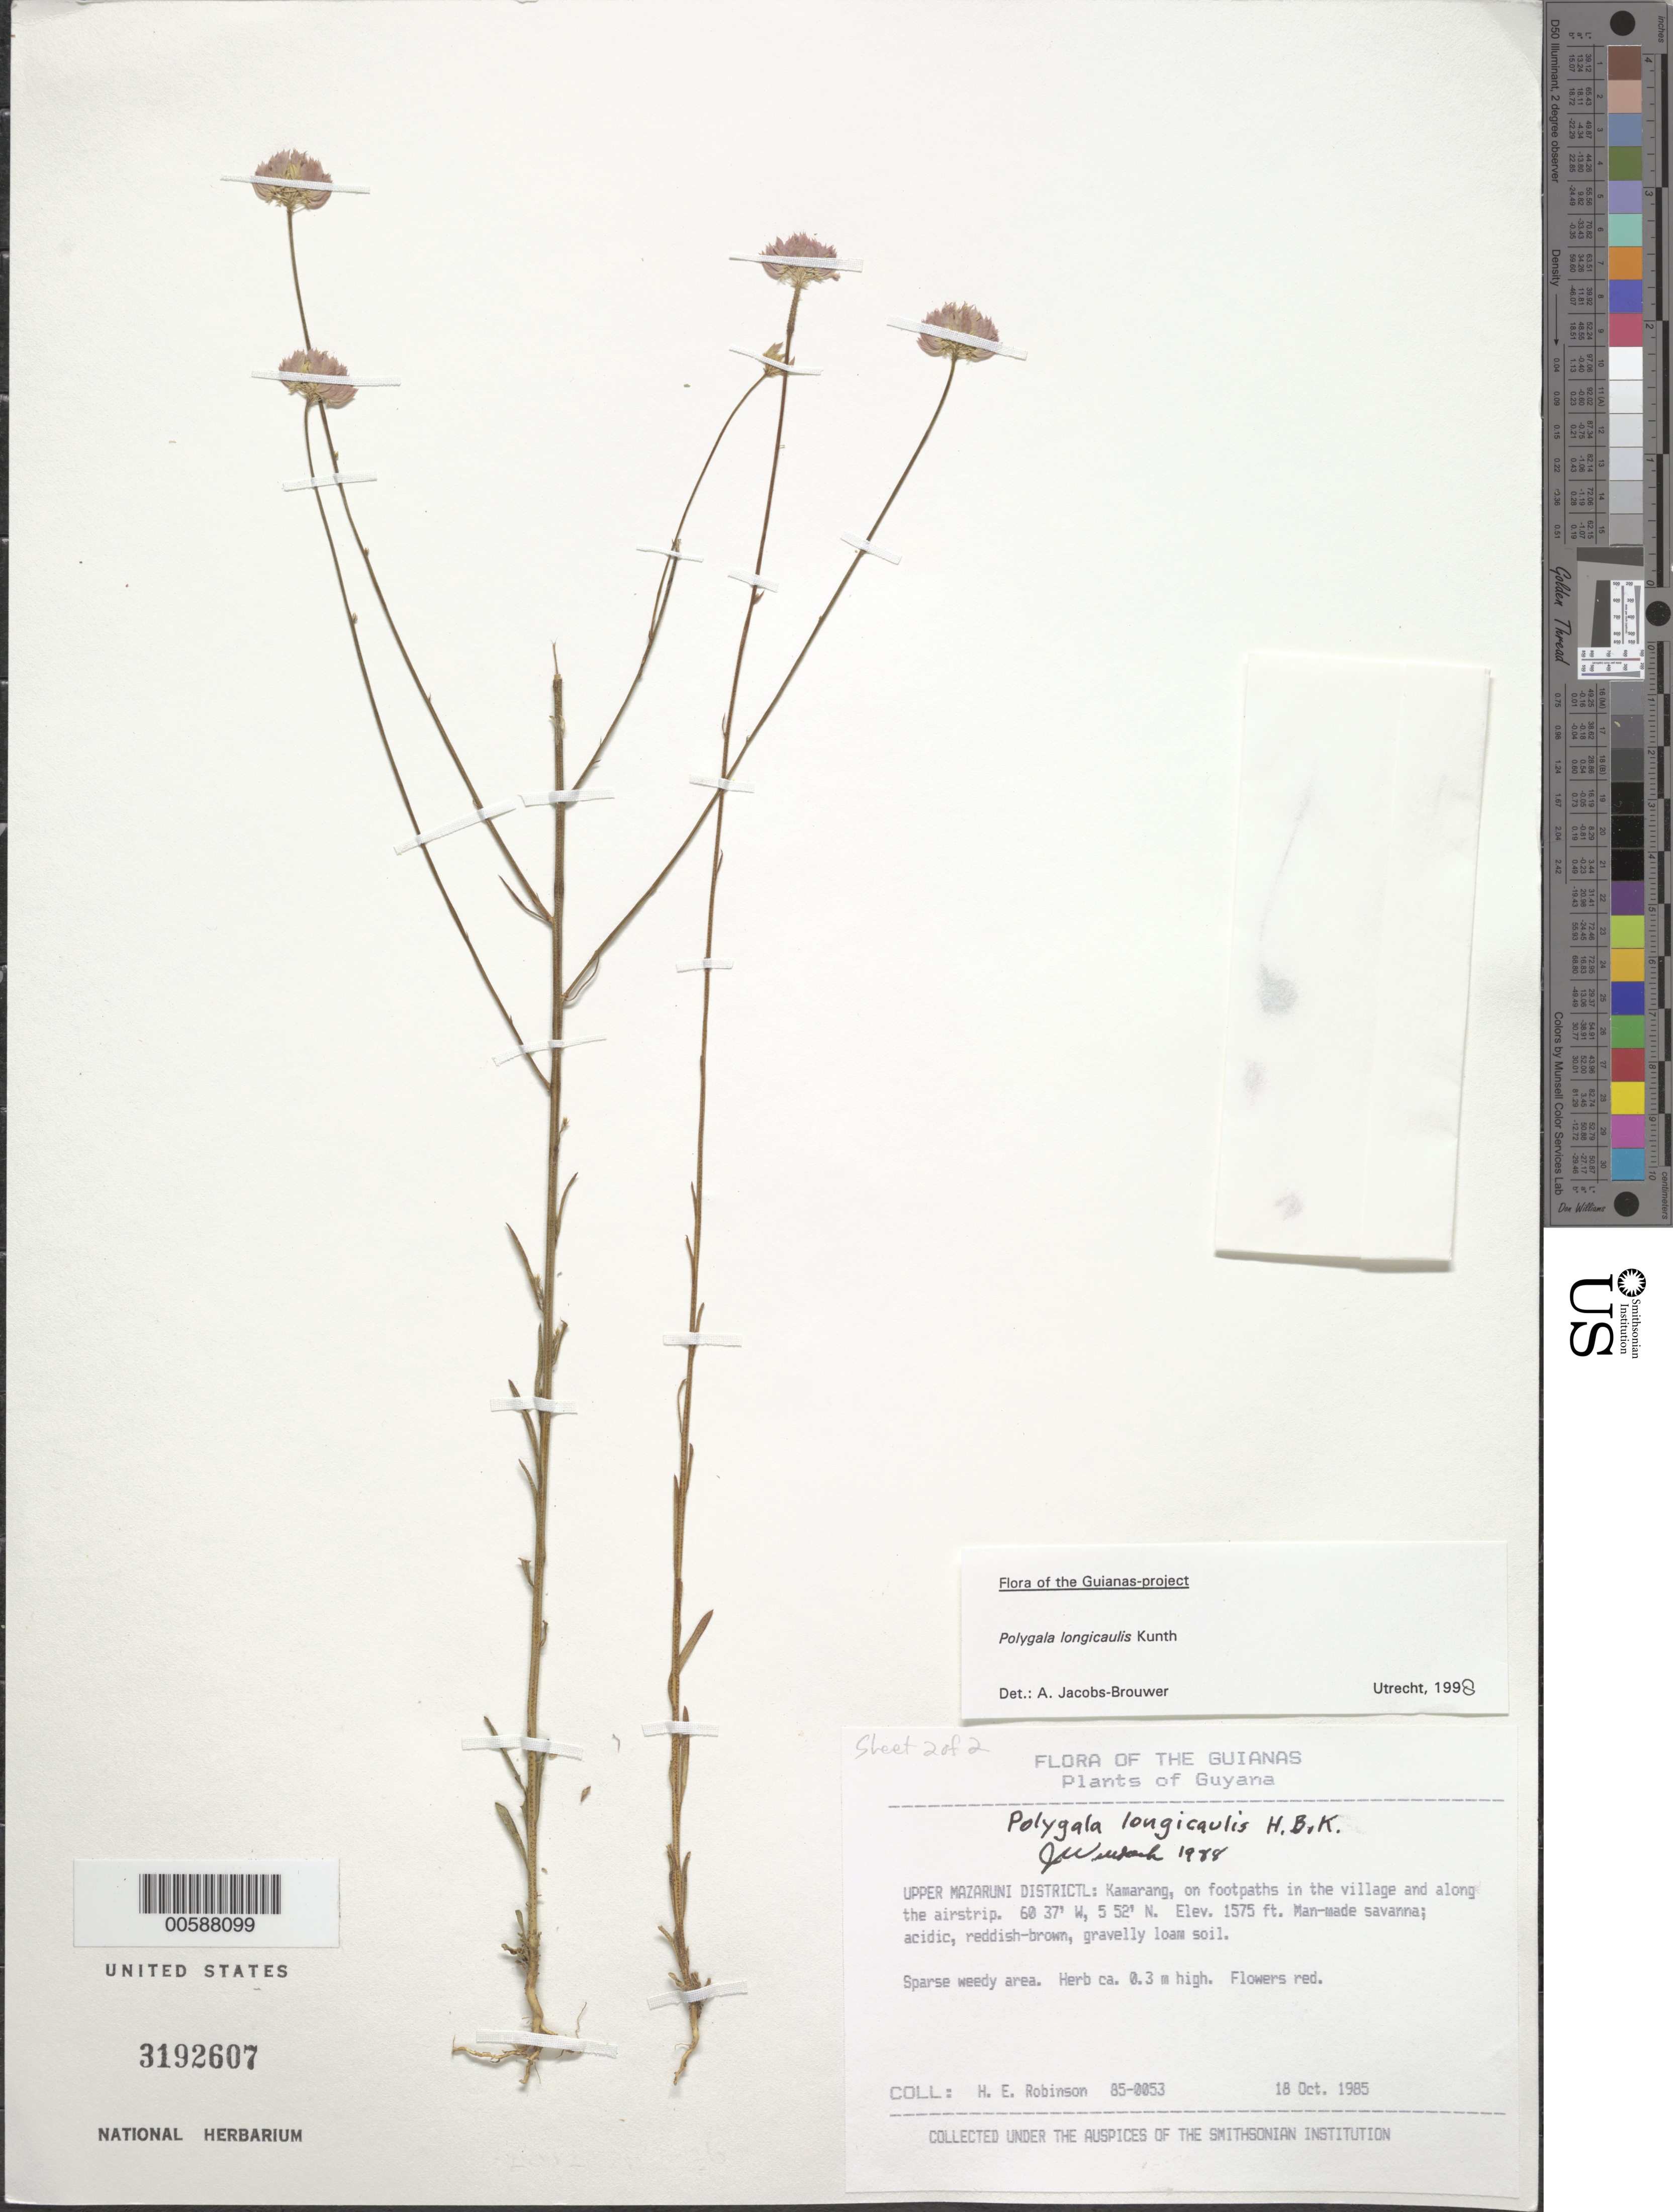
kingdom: Plantae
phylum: Tracheophyta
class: Magnoliopsida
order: Fabales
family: Polygalaceae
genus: Polygala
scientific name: Polygala longicaulis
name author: Kunth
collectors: H. Robinson & D. B. Lellinger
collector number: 850053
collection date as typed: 18 October 1985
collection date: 1985-10-18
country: Guyana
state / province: Cuyuni-Mazaruni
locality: Along footpaths in village of Kamarang and along airstrip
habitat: Man-made savanna; acid, red-brown, gravelly loam soil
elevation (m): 480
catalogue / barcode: US 3192607